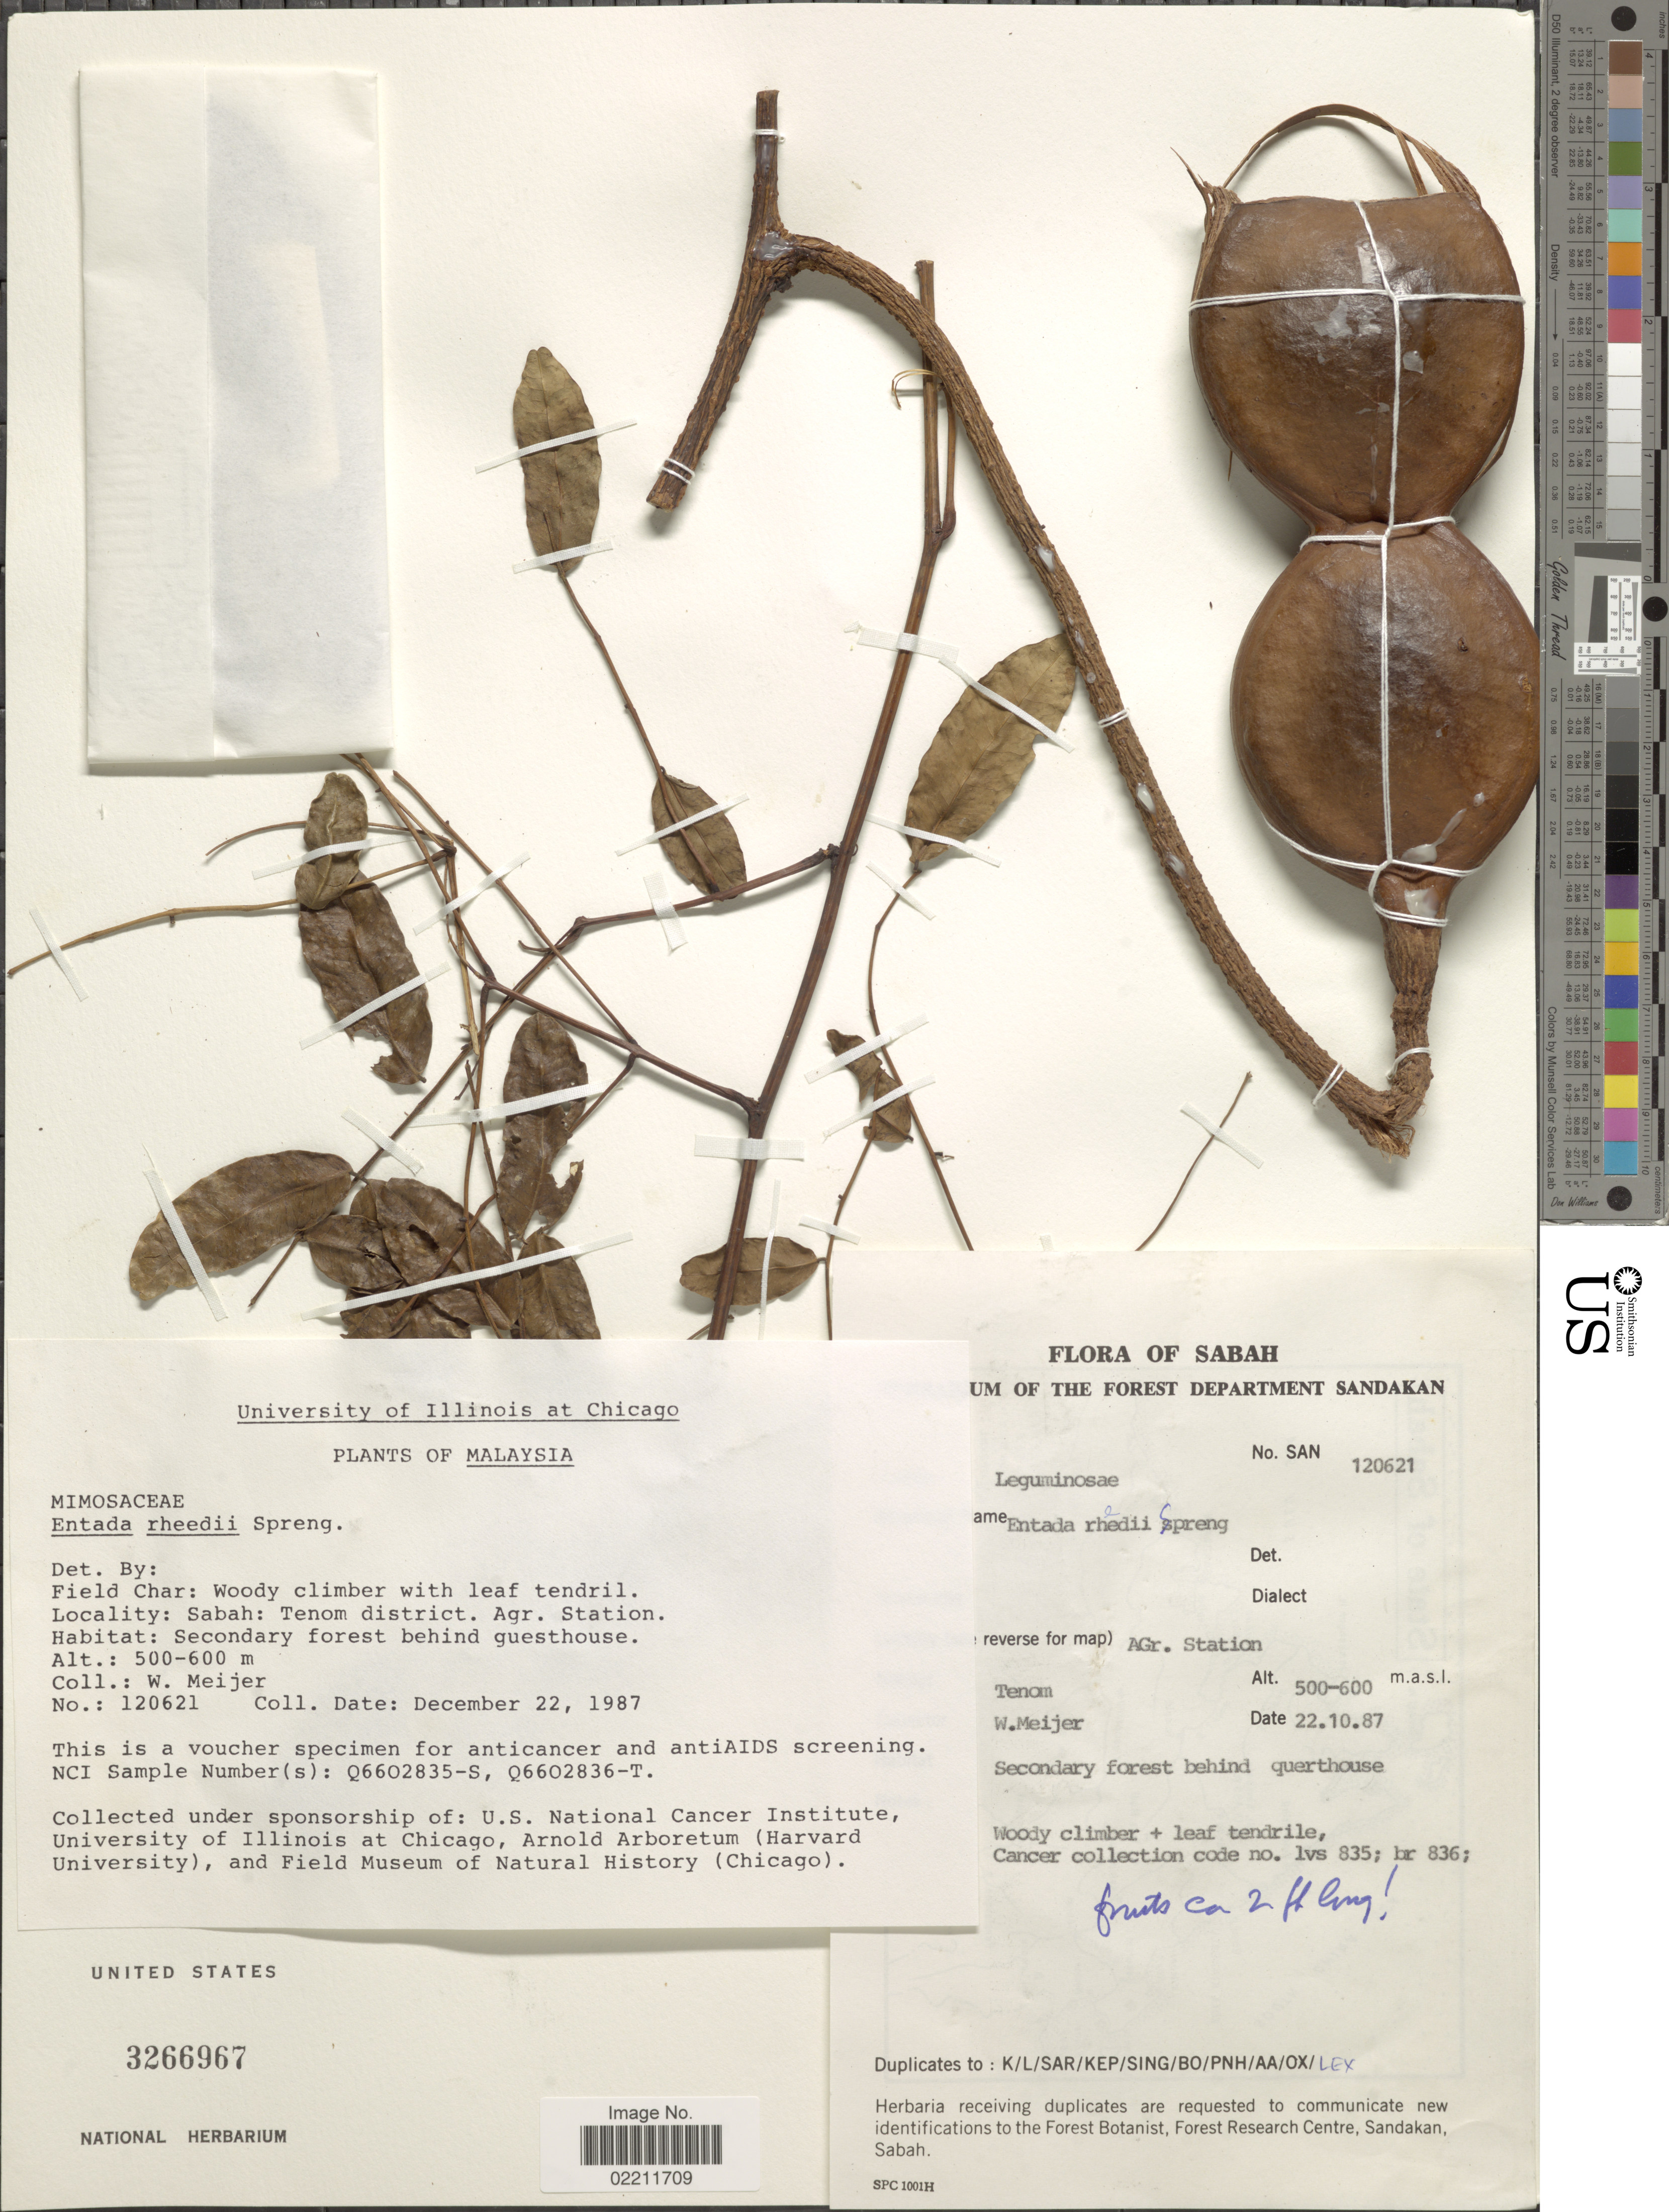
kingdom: Plantae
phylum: Tracheophyta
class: Magnoliopsida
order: Fabales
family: Fabaceae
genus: Entada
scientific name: Entada rheedei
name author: Spreng.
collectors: W. Meijer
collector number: SAN12621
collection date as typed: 22/10/87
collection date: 1987-10-22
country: Malaysia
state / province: Sabah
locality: Sabah, Tenom District. Agr. Station.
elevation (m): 500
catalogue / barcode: US 3266967